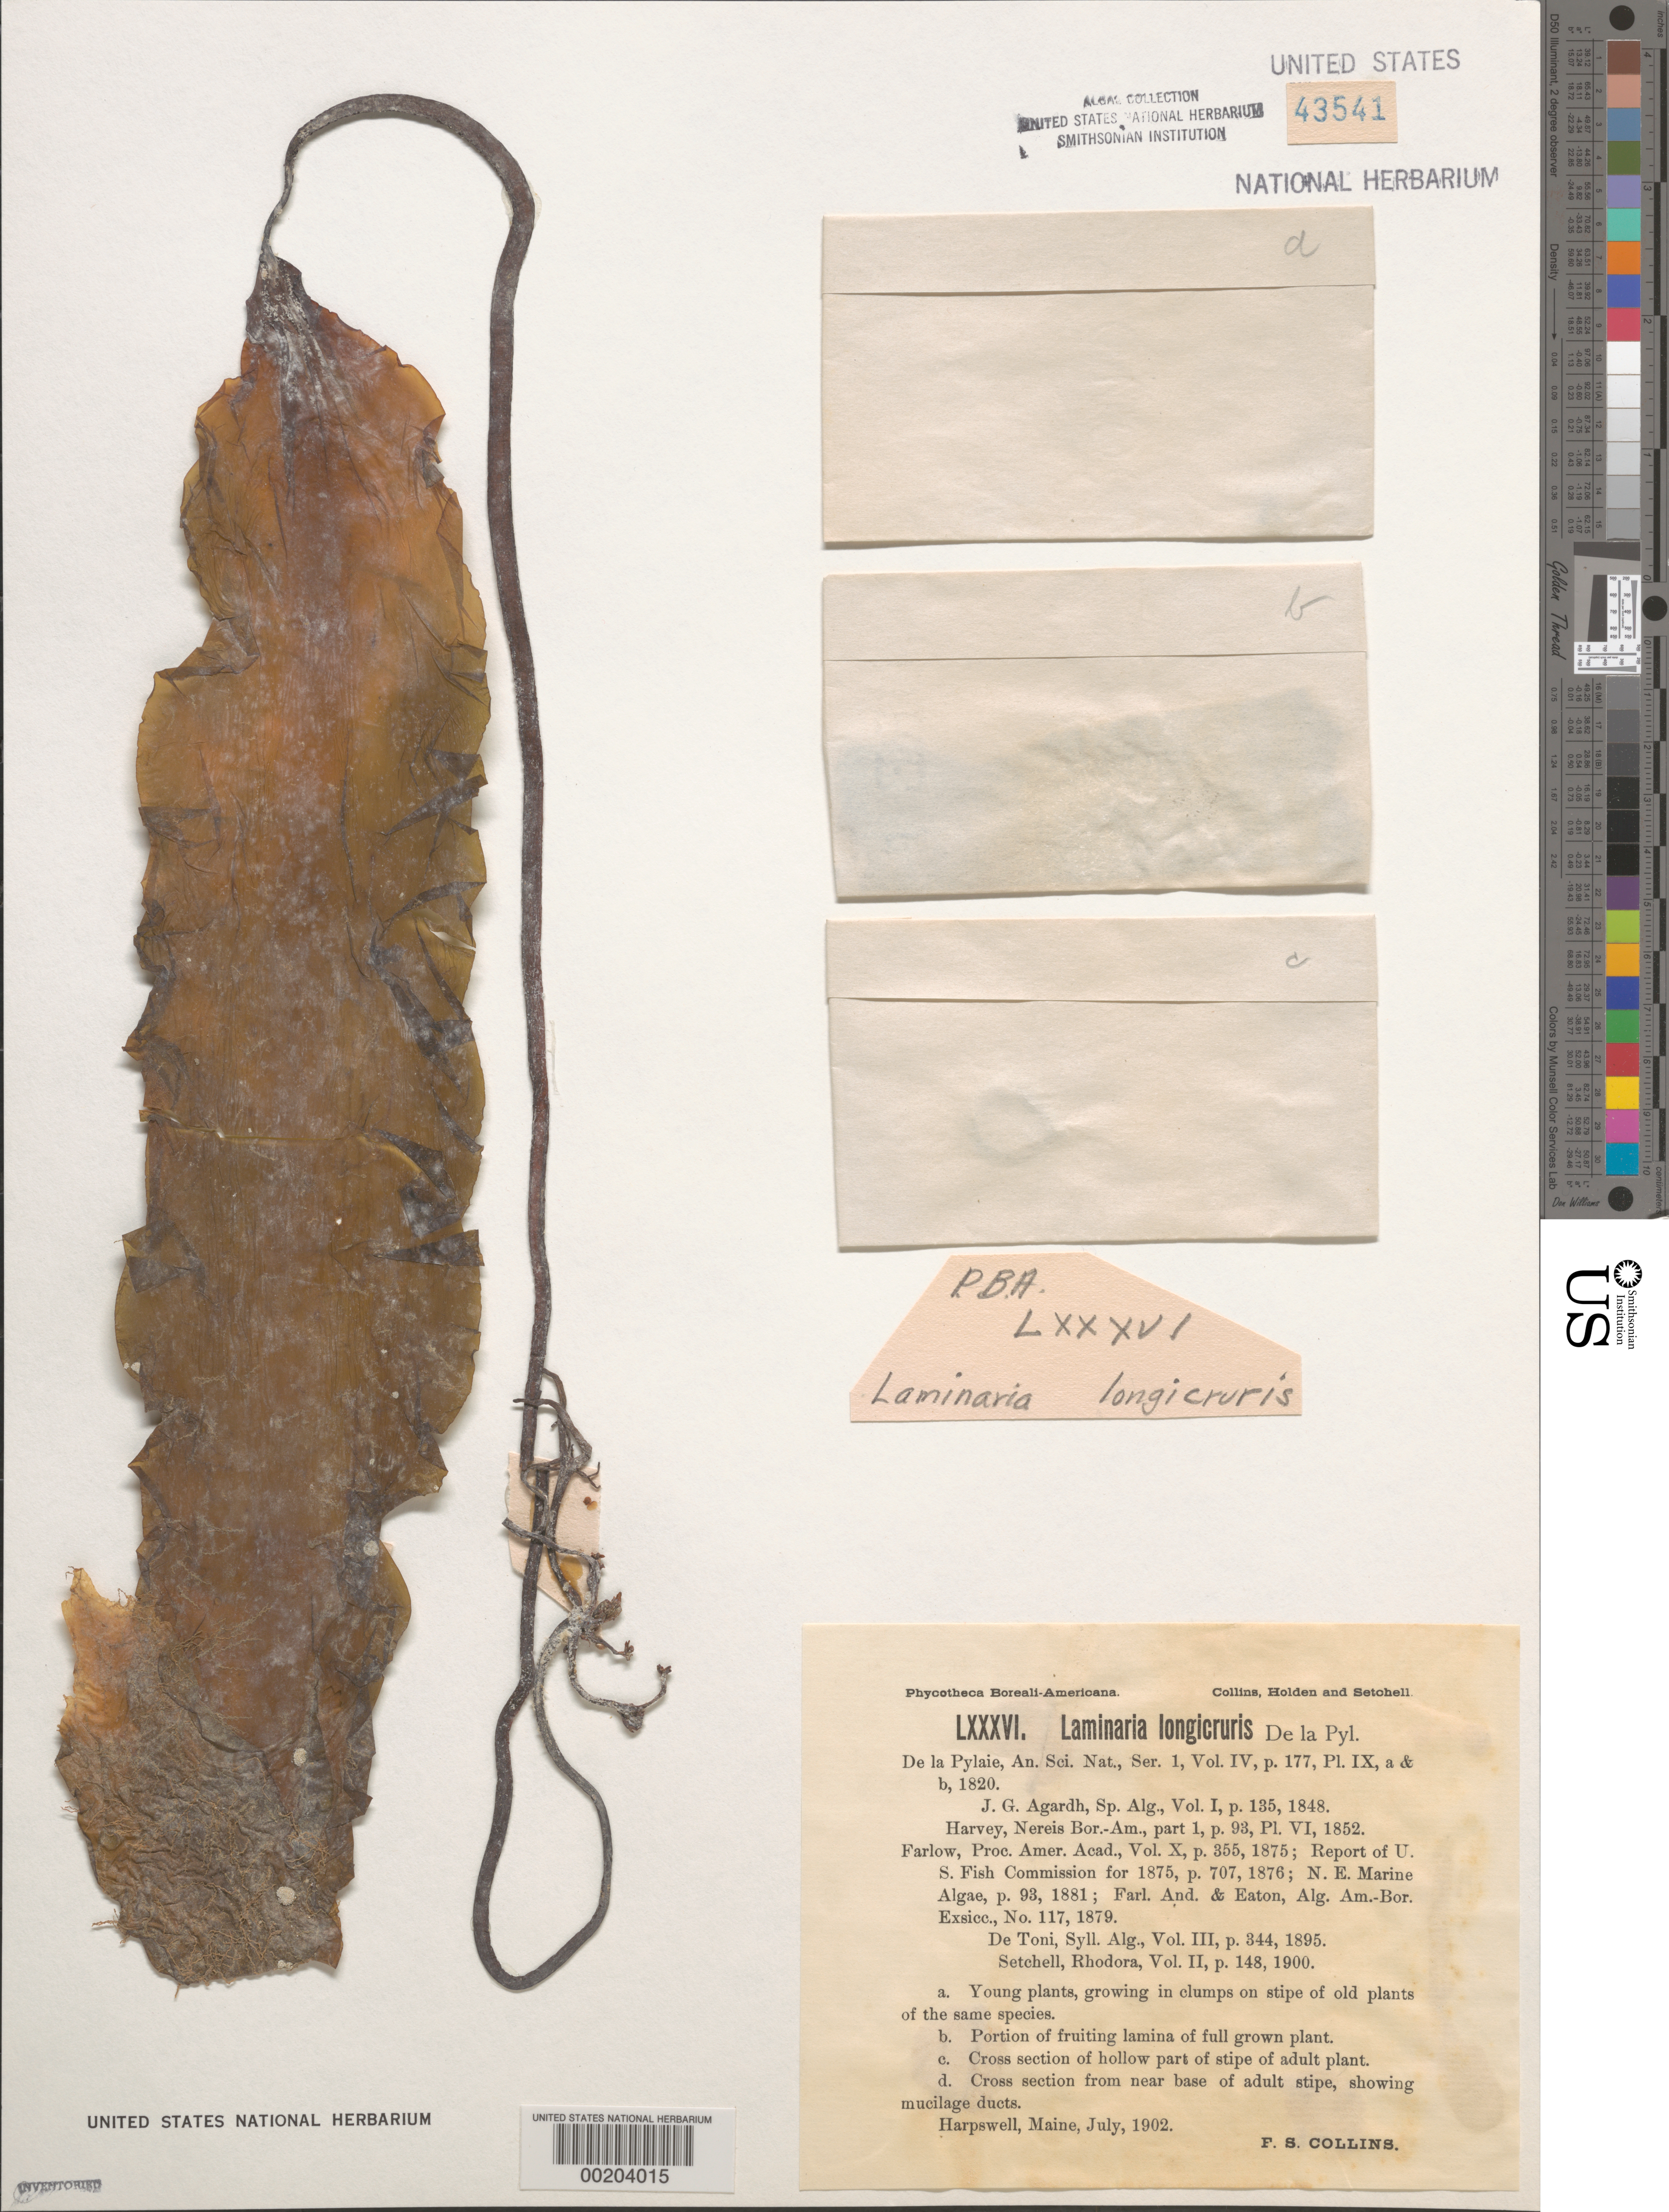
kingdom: Chromista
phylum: Ochrophyta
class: Phaeophyceae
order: Laminariales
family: Laminariaceae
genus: Saccharina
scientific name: Saccharina longicruris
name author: (Bach. Pyl.) Kuntze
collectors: F. Collins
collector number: PB-A Lxxxvi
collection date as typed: Jul 1902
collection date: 1902-07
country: United States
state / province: Maine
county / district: Cumberland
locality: Harpswell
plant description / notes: Collins, Holden & Setchell, Phycotheca Boreali-Americana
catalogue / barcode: US 43541